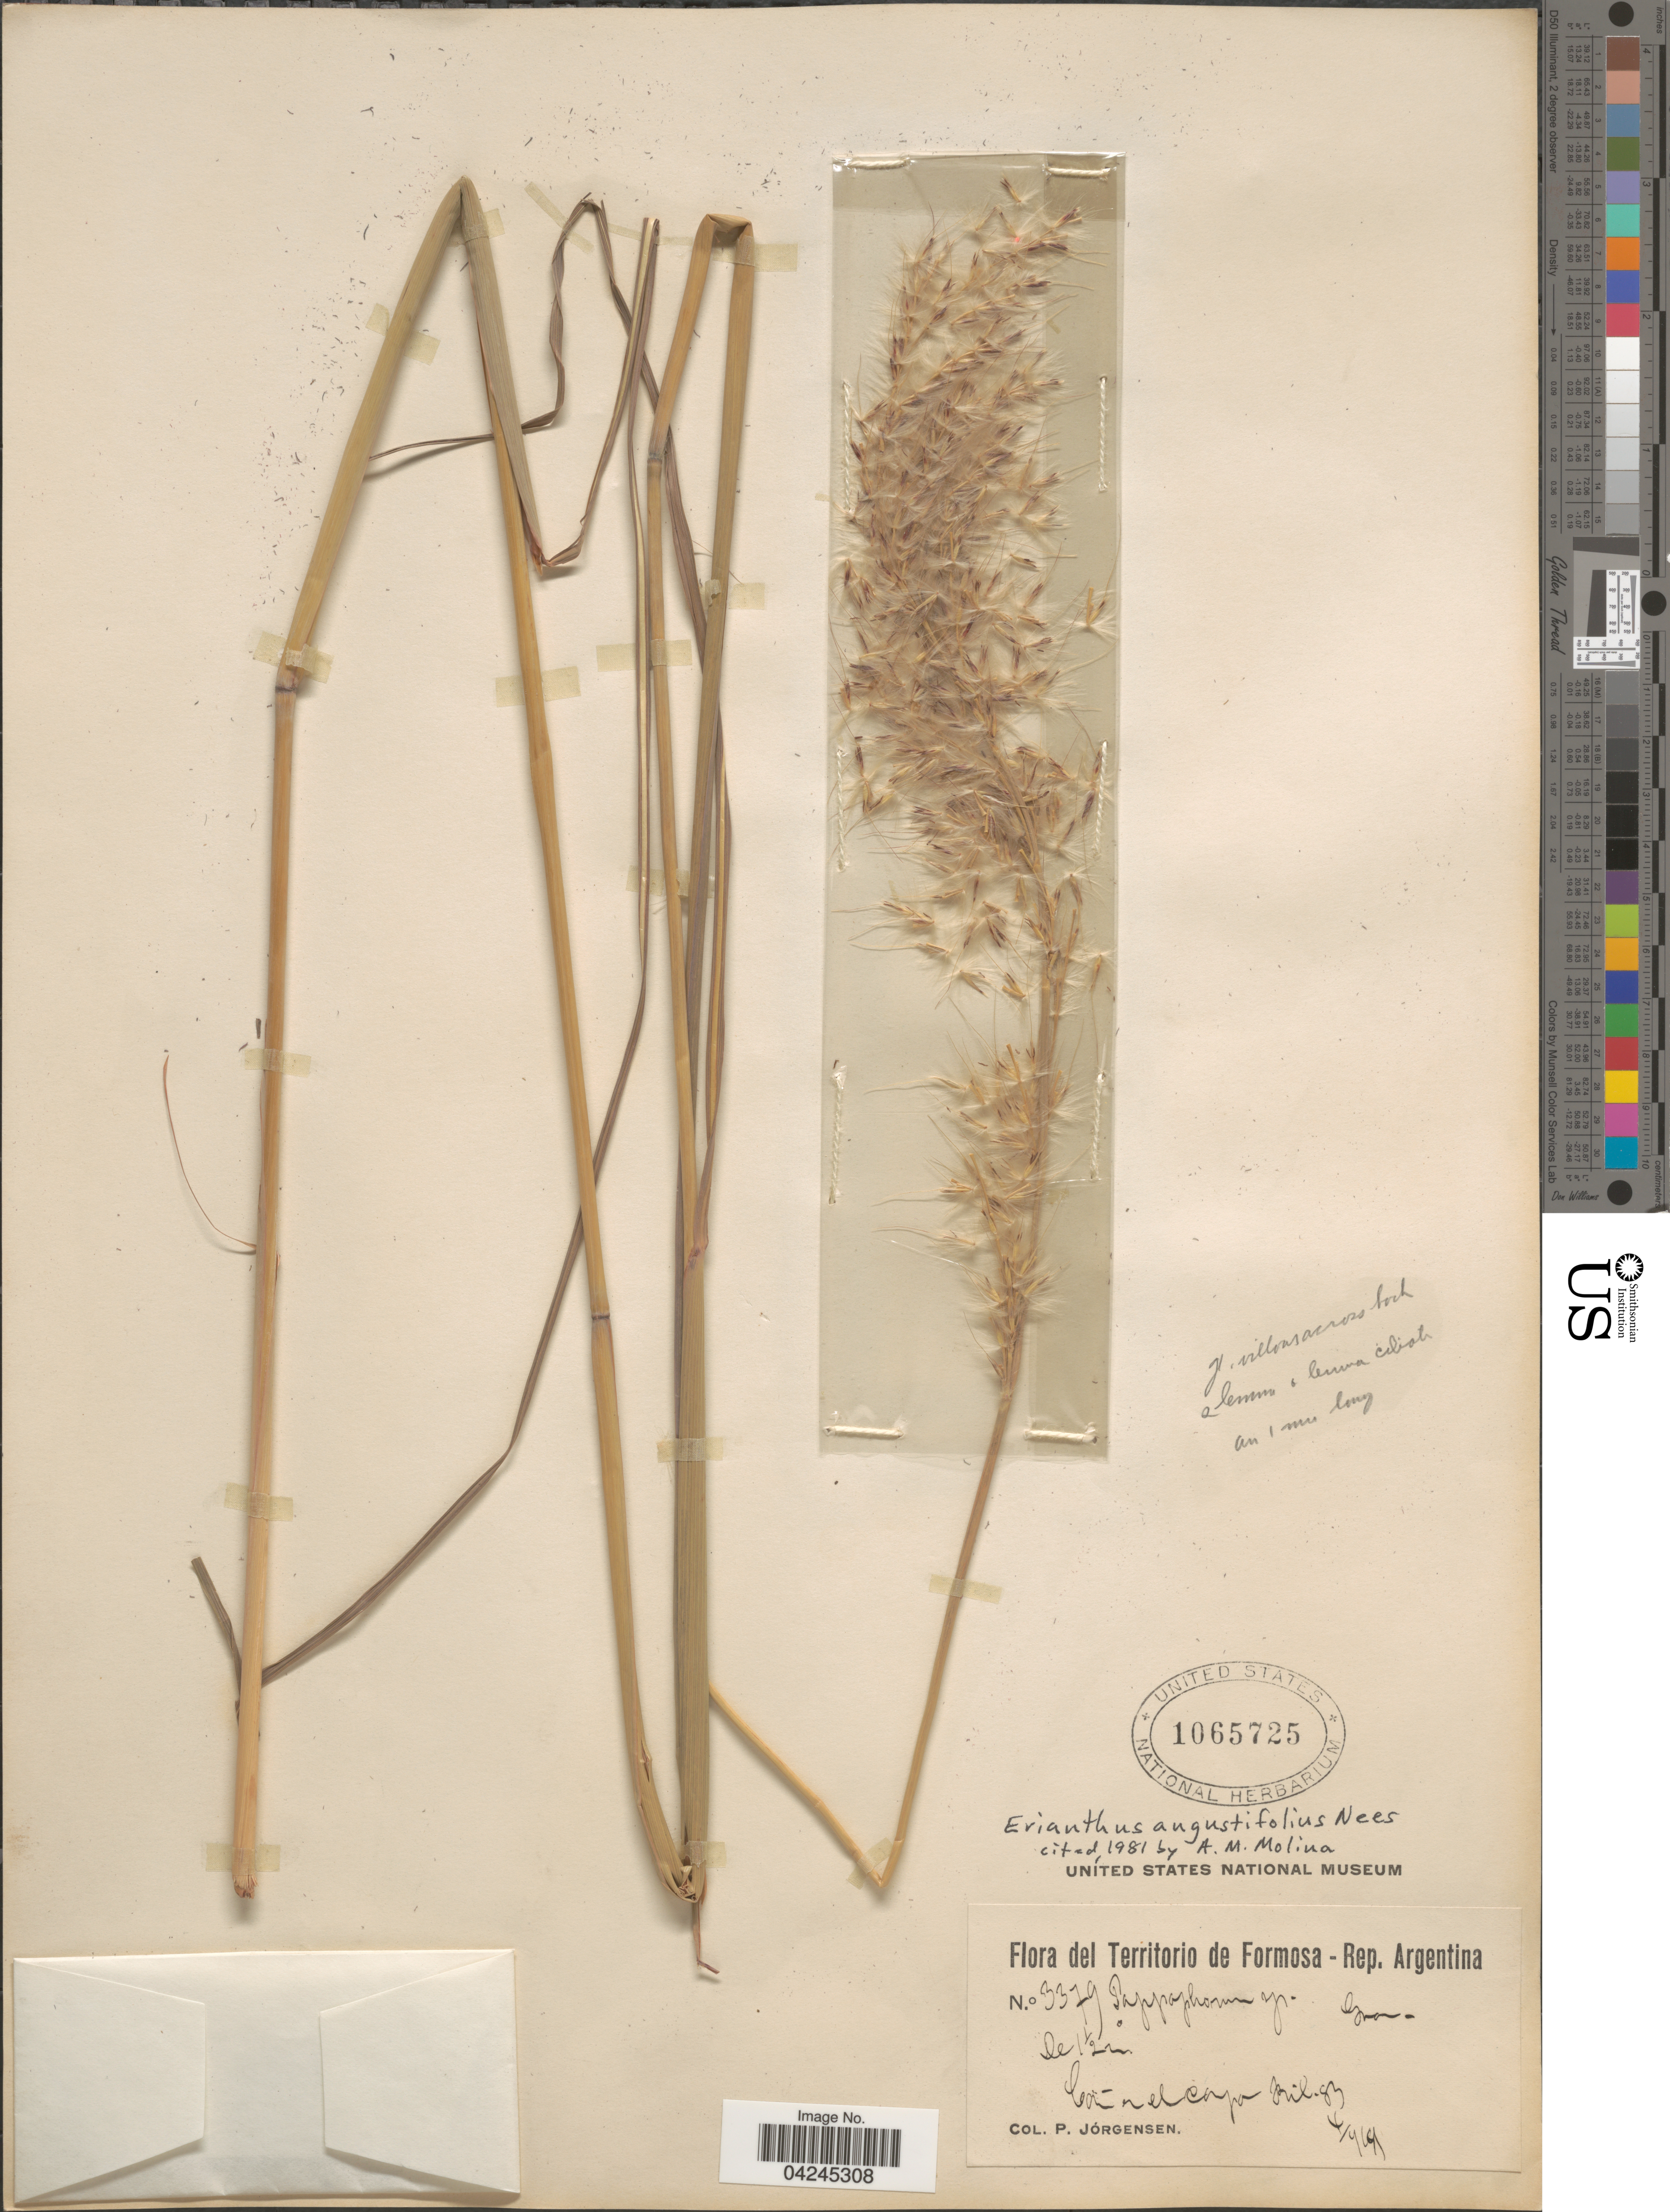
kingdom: Plantae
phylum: Tracheophyta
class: Liliopsida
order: Poales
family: Poaceae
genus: Erianthus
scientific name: Erianthus angustifolius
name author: Nees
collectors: P. Jörgensen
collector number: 3379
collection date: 1919-04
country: Argentina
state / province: Formosa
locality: Rep. Argentina. Comun el campo Kil. 83.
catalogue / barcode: US 1065725